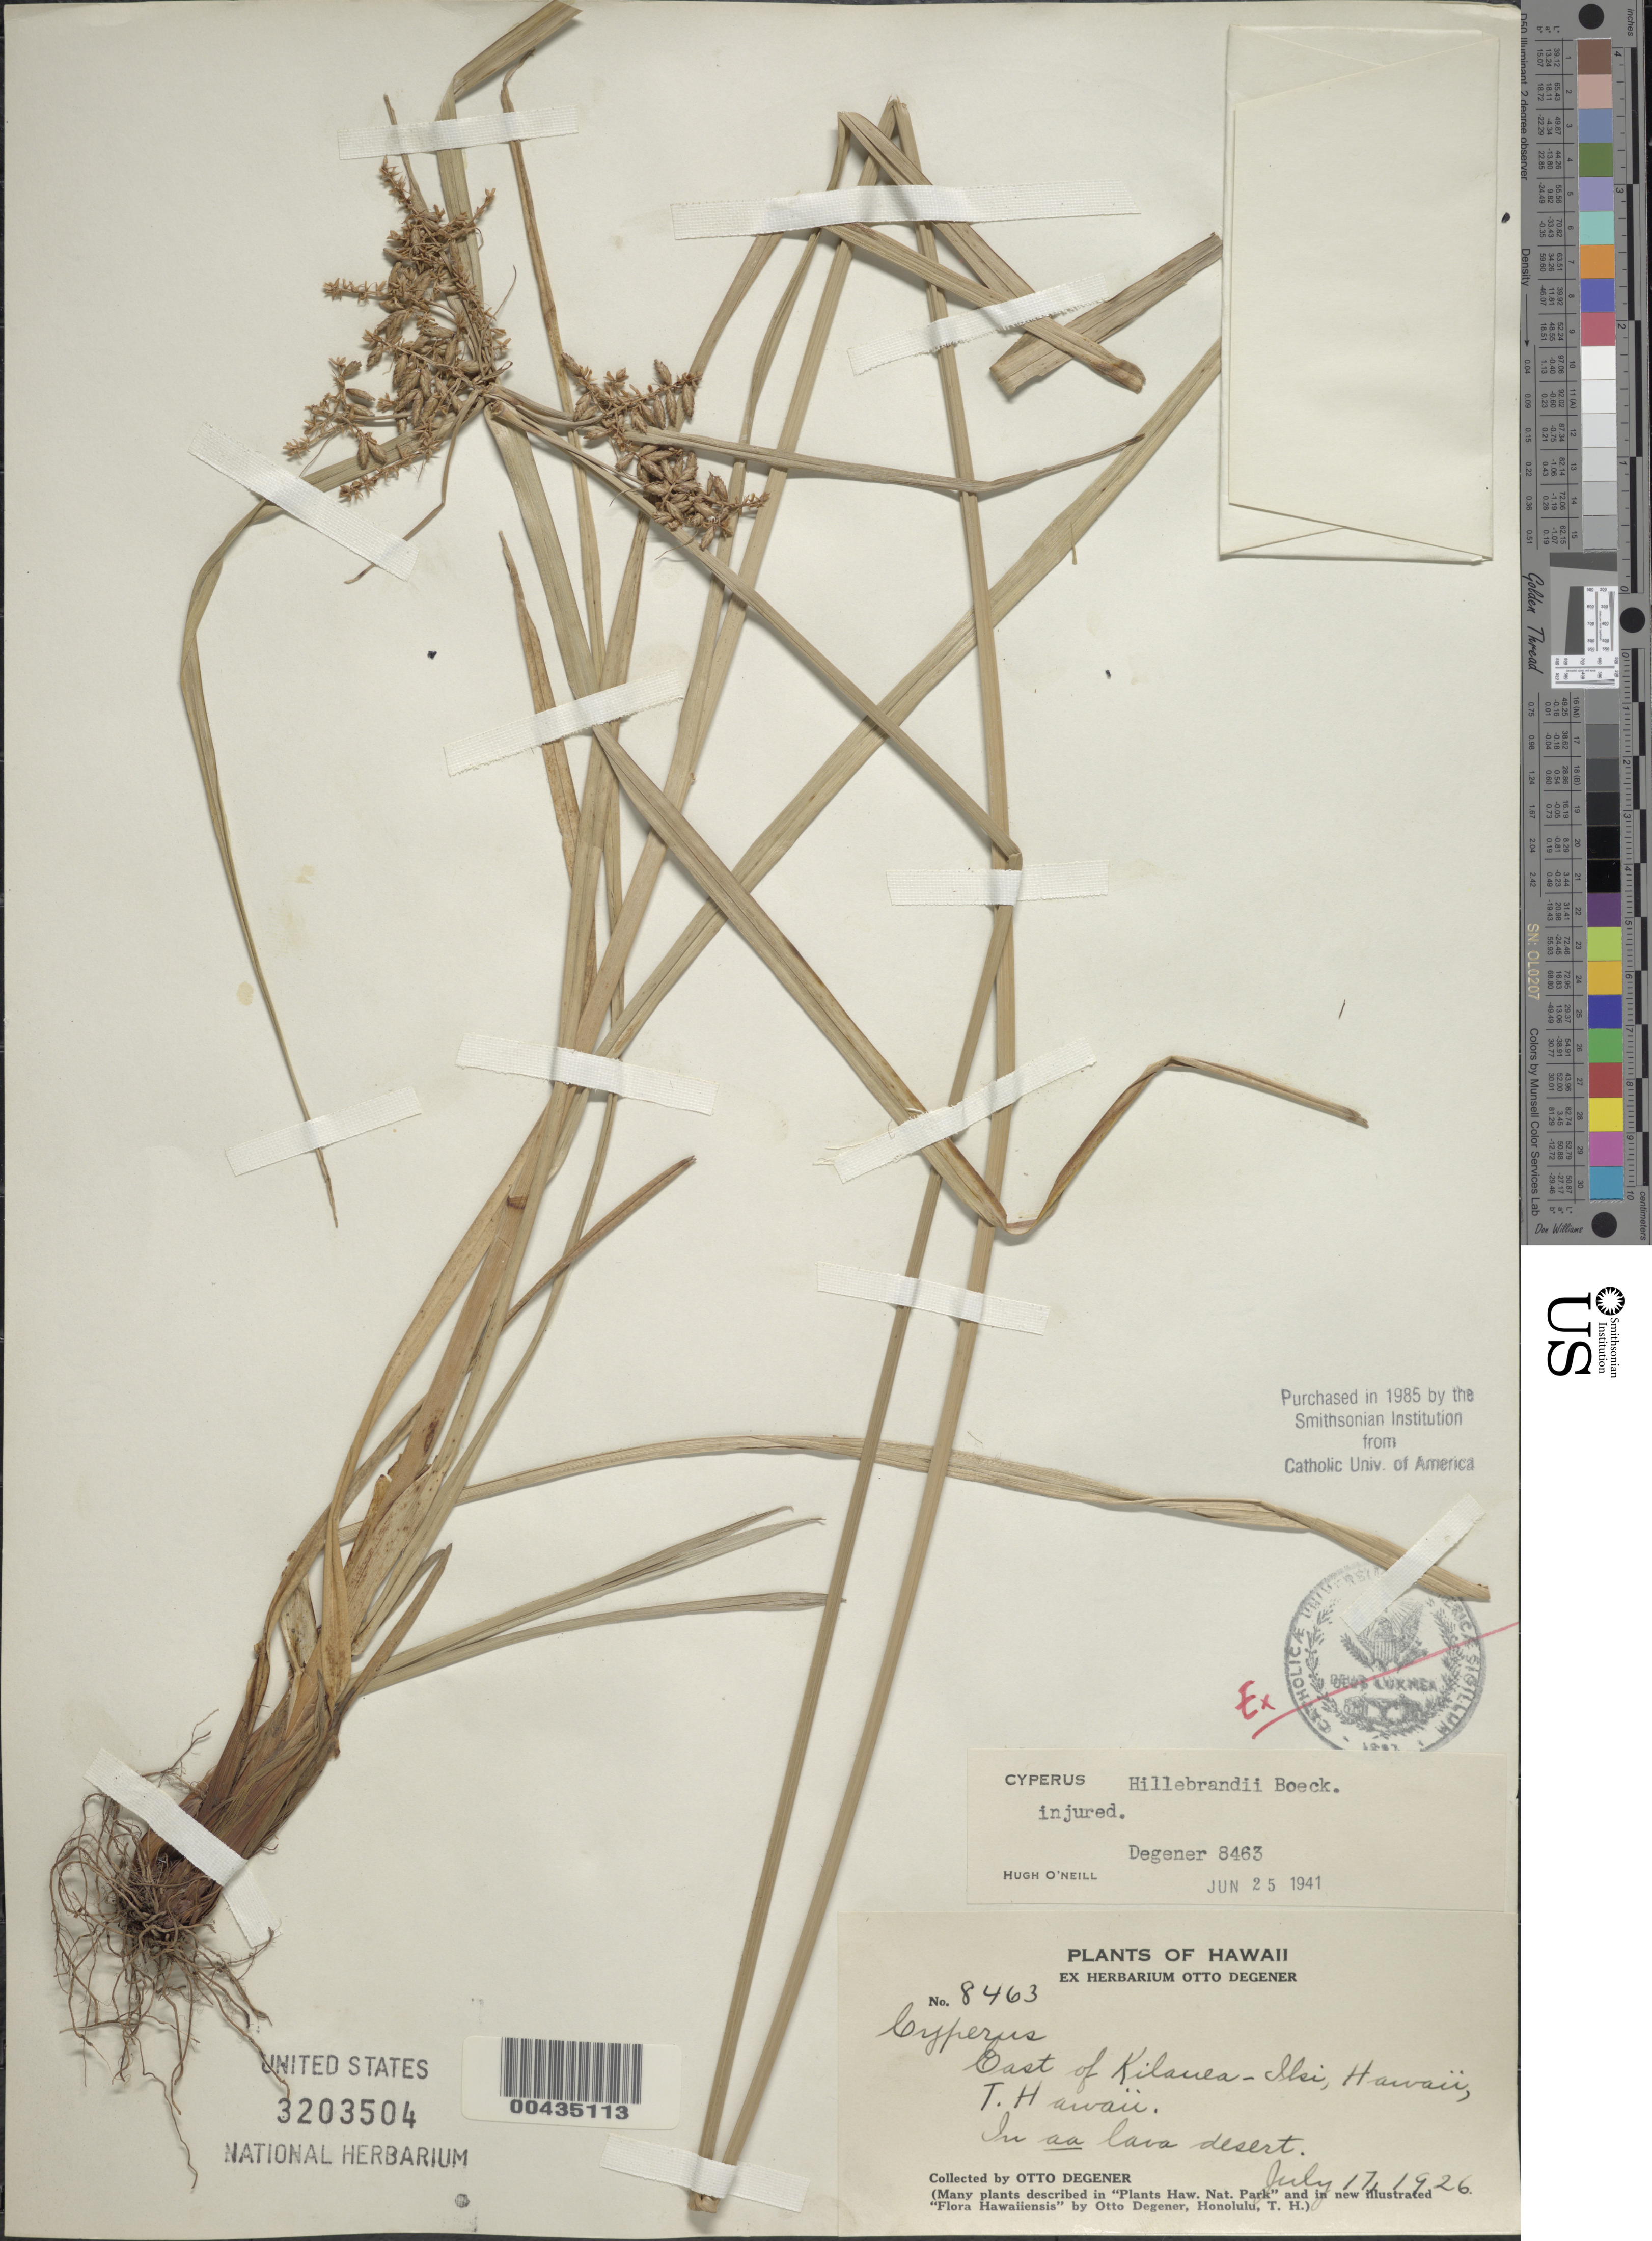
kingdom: Plantae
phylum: Tracheophyta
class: Liliopsida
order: Poales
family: Cyperaceae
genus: Cyperus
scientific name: Cyperus hillebrandii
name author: Boeckeler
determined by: O'Neill, Hugh T.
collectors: O. Degener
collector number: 8463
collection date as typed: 17 Jul 1926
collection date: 1926-07-17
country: United States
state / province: Hawaii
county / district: Hawaii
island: Hawaii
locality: E of Kilauea-Iki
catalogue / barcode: US 3203504